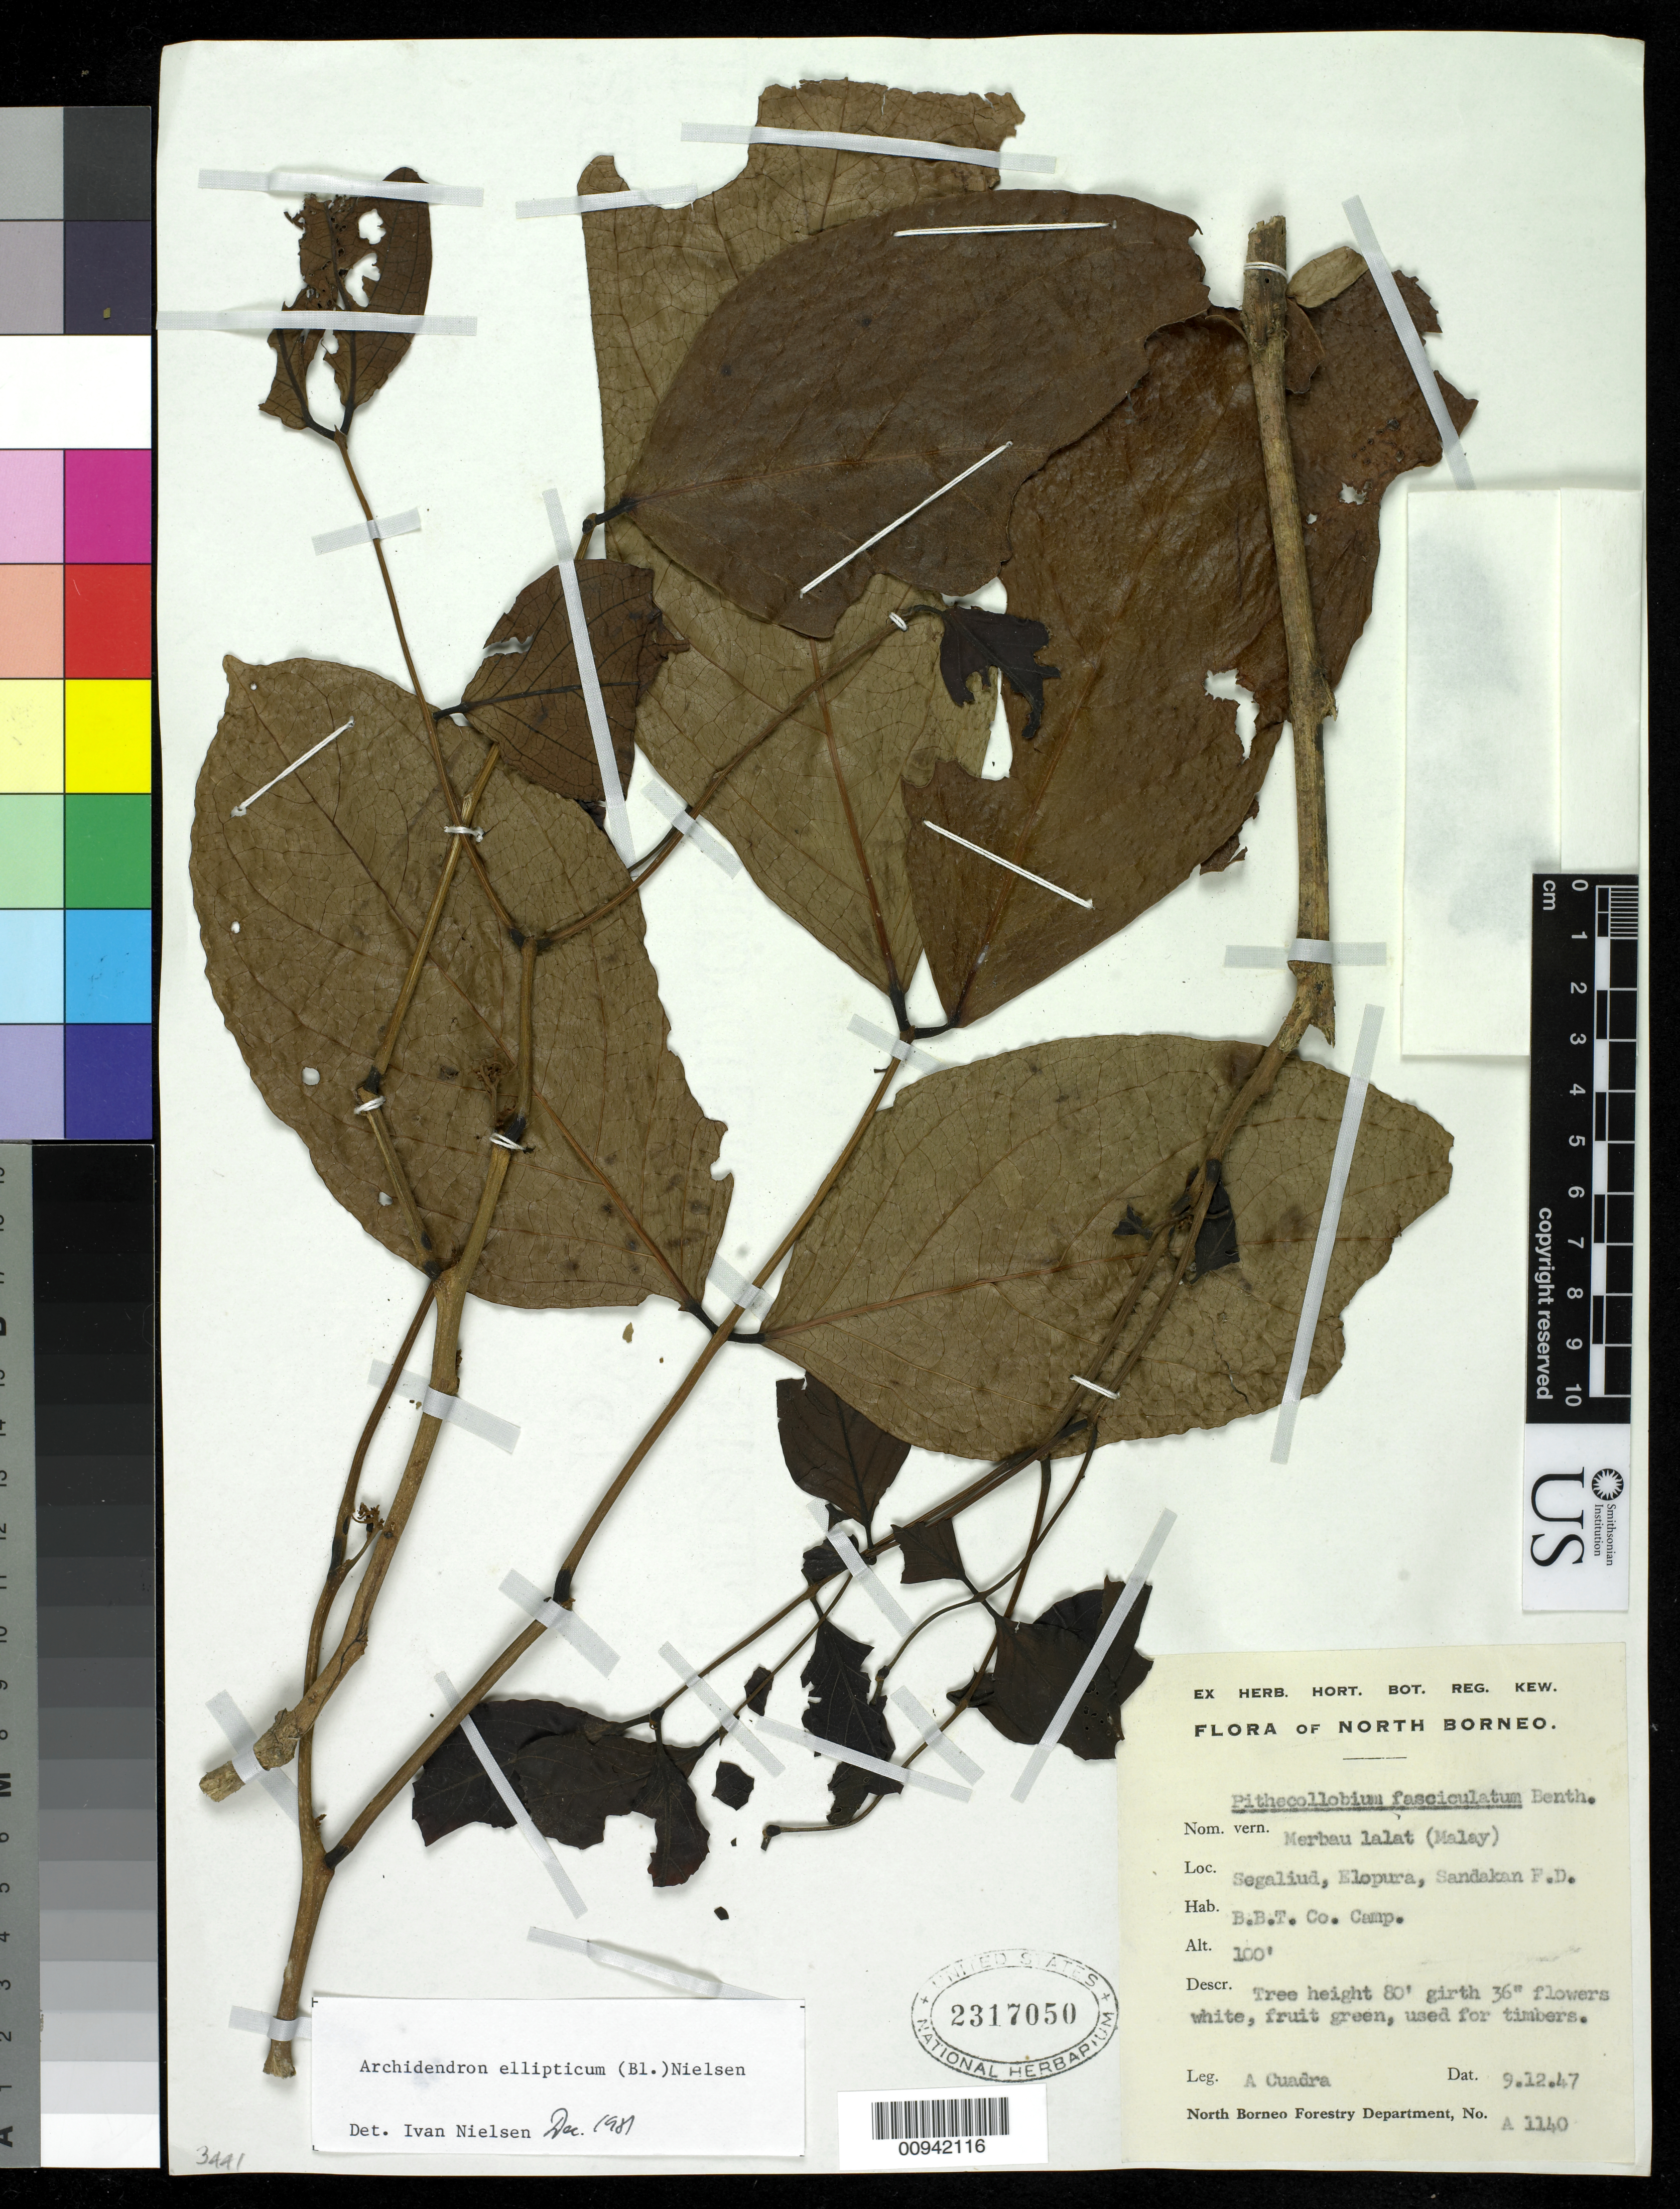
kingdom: Plantae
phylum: Tracheophyta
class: Magnoliopsida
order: Fabales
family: Fabaceae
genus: Archidendron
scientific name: Archidendron ellipticum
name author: (Blume) I.C. Nielsen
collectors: A. Cuadra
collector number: A 1140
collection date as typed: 12 Sep 1947 or 09 Dec 1947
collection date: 1947-09-12 or 1947-12-09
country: Indonesia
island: Borneo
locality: Segaliud, Elopura, Sandakan F.D.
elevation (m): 30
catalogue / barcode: US 2317050